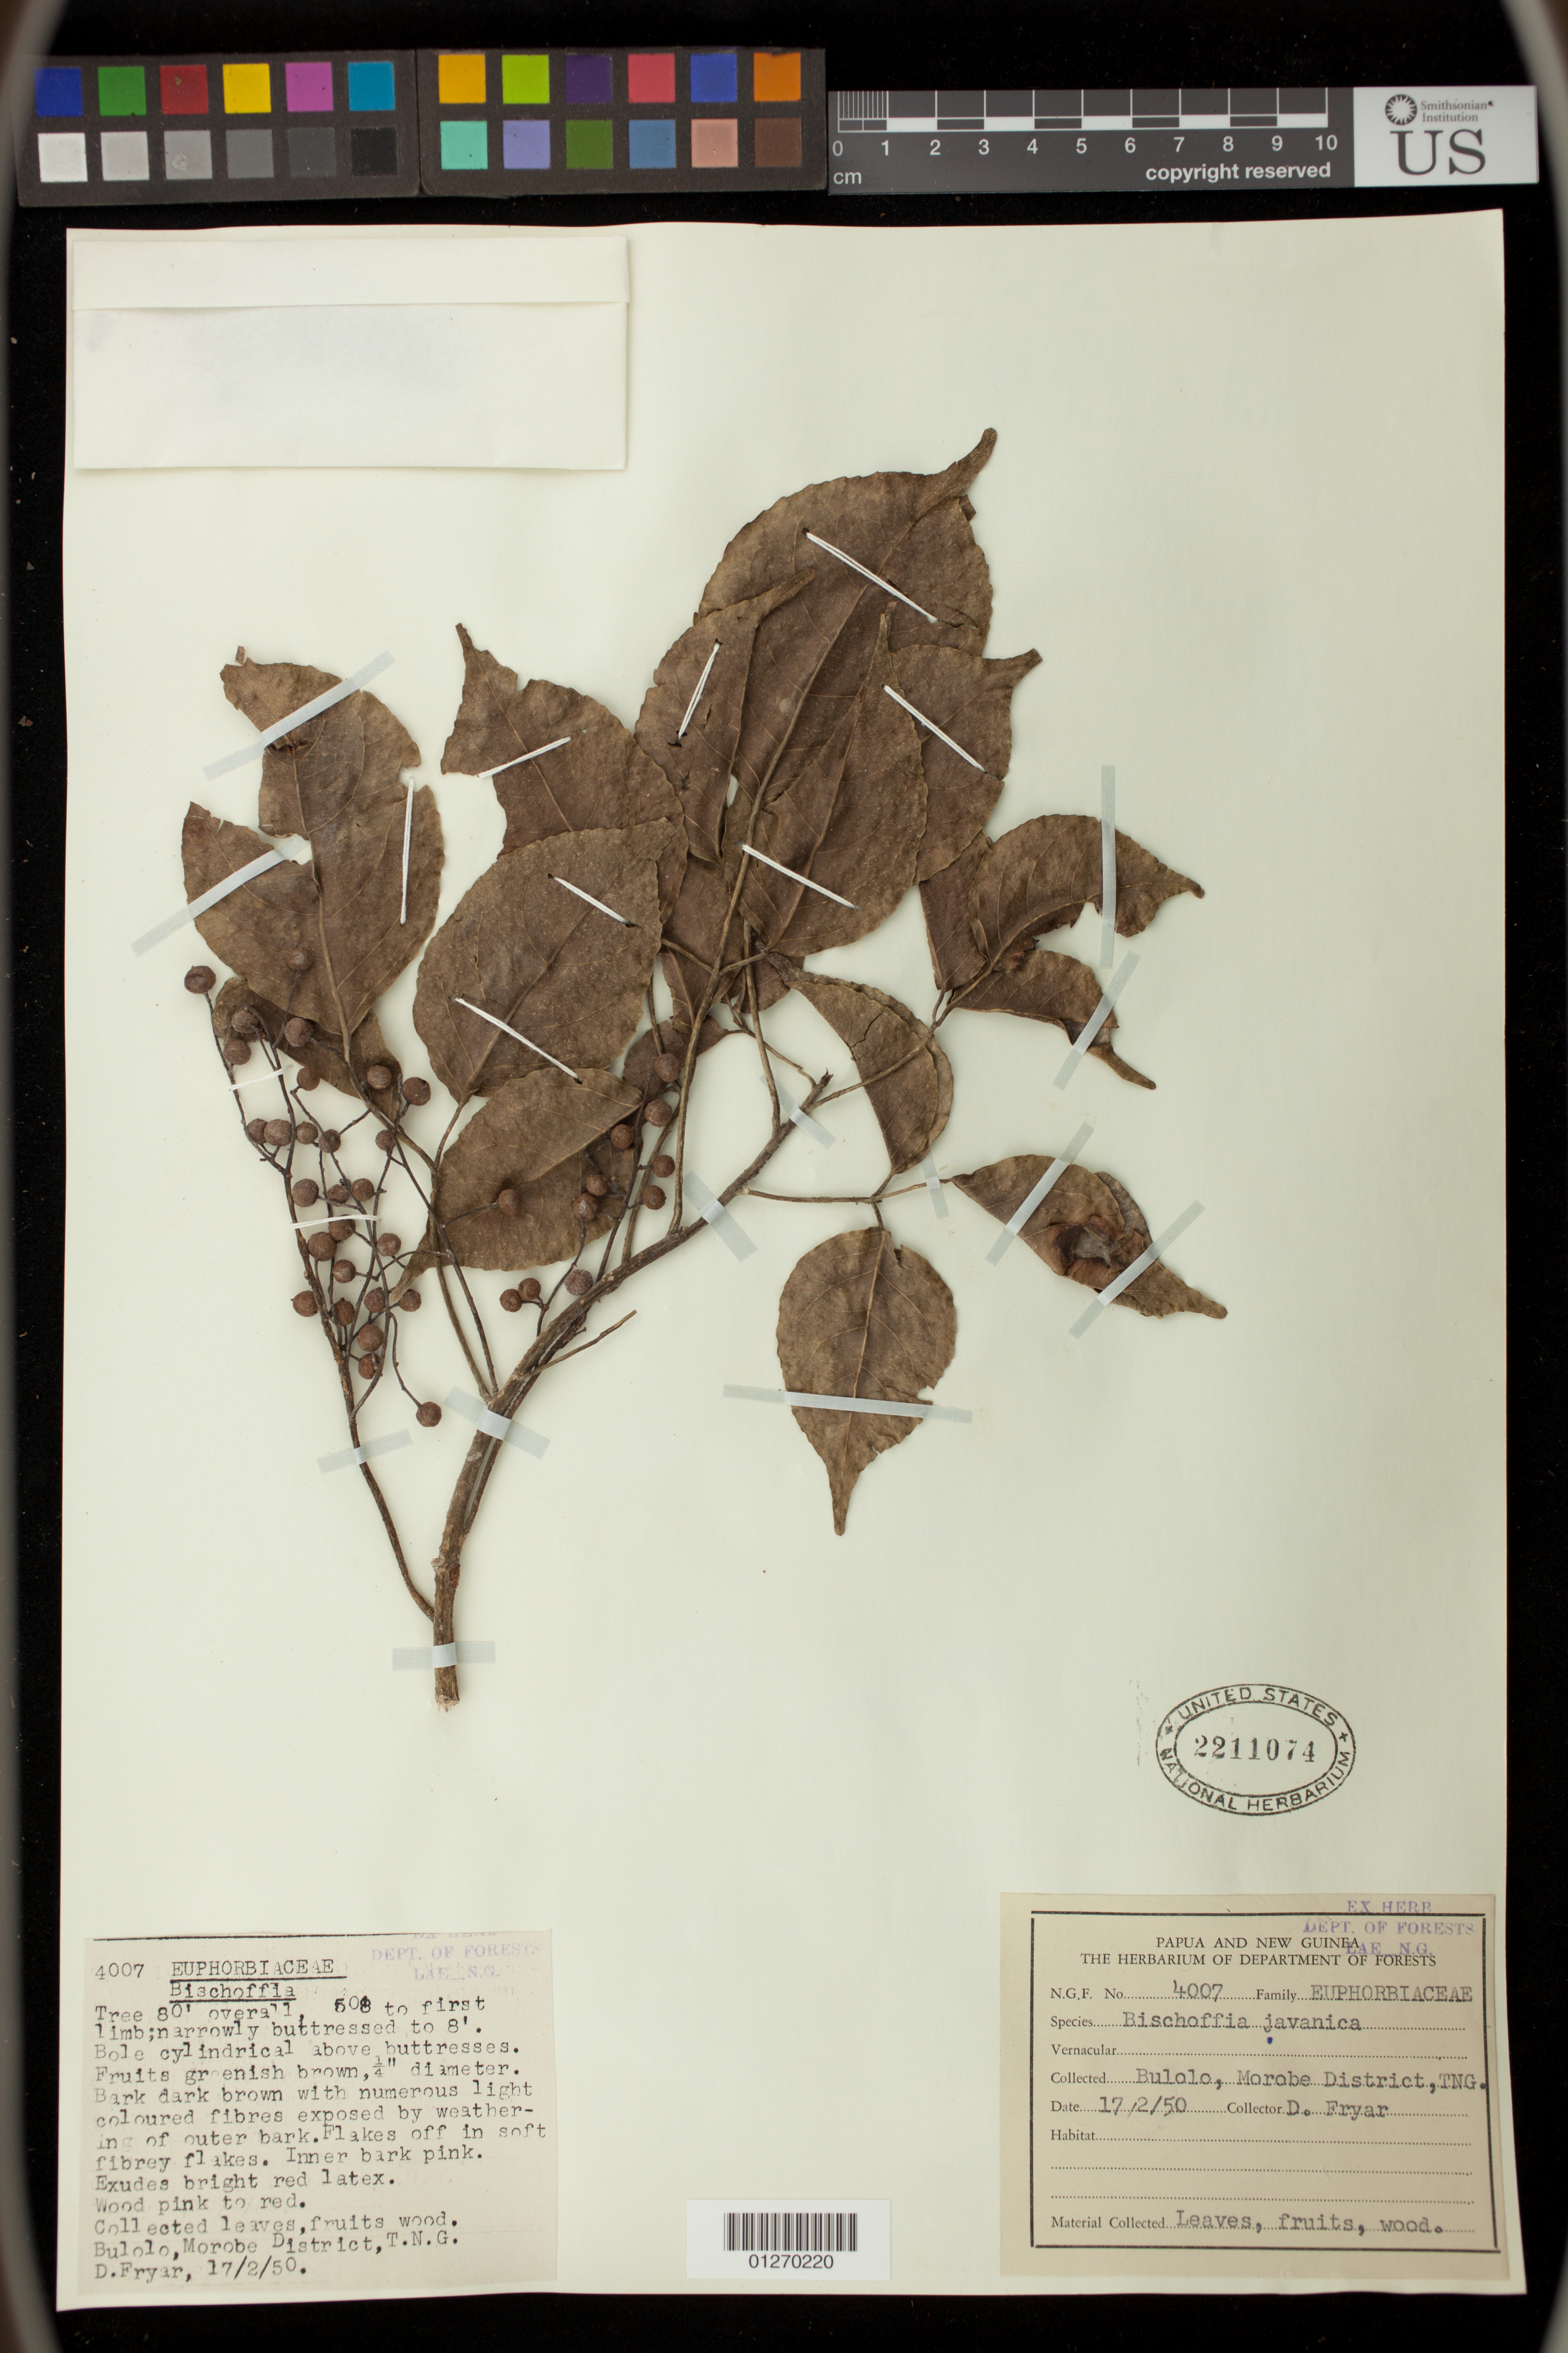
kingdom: Plantae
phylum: Tracheophyta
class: Magnoliopsida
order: Malpighiales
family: Phyllanthaceae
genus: Bischofia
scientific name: Bischofia javanica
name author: Blume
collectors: D. Fryar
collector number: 4007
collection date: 1950-02-17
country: Papua New Guinea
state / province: Morobe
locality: Bulolo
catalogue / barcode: US 2211074